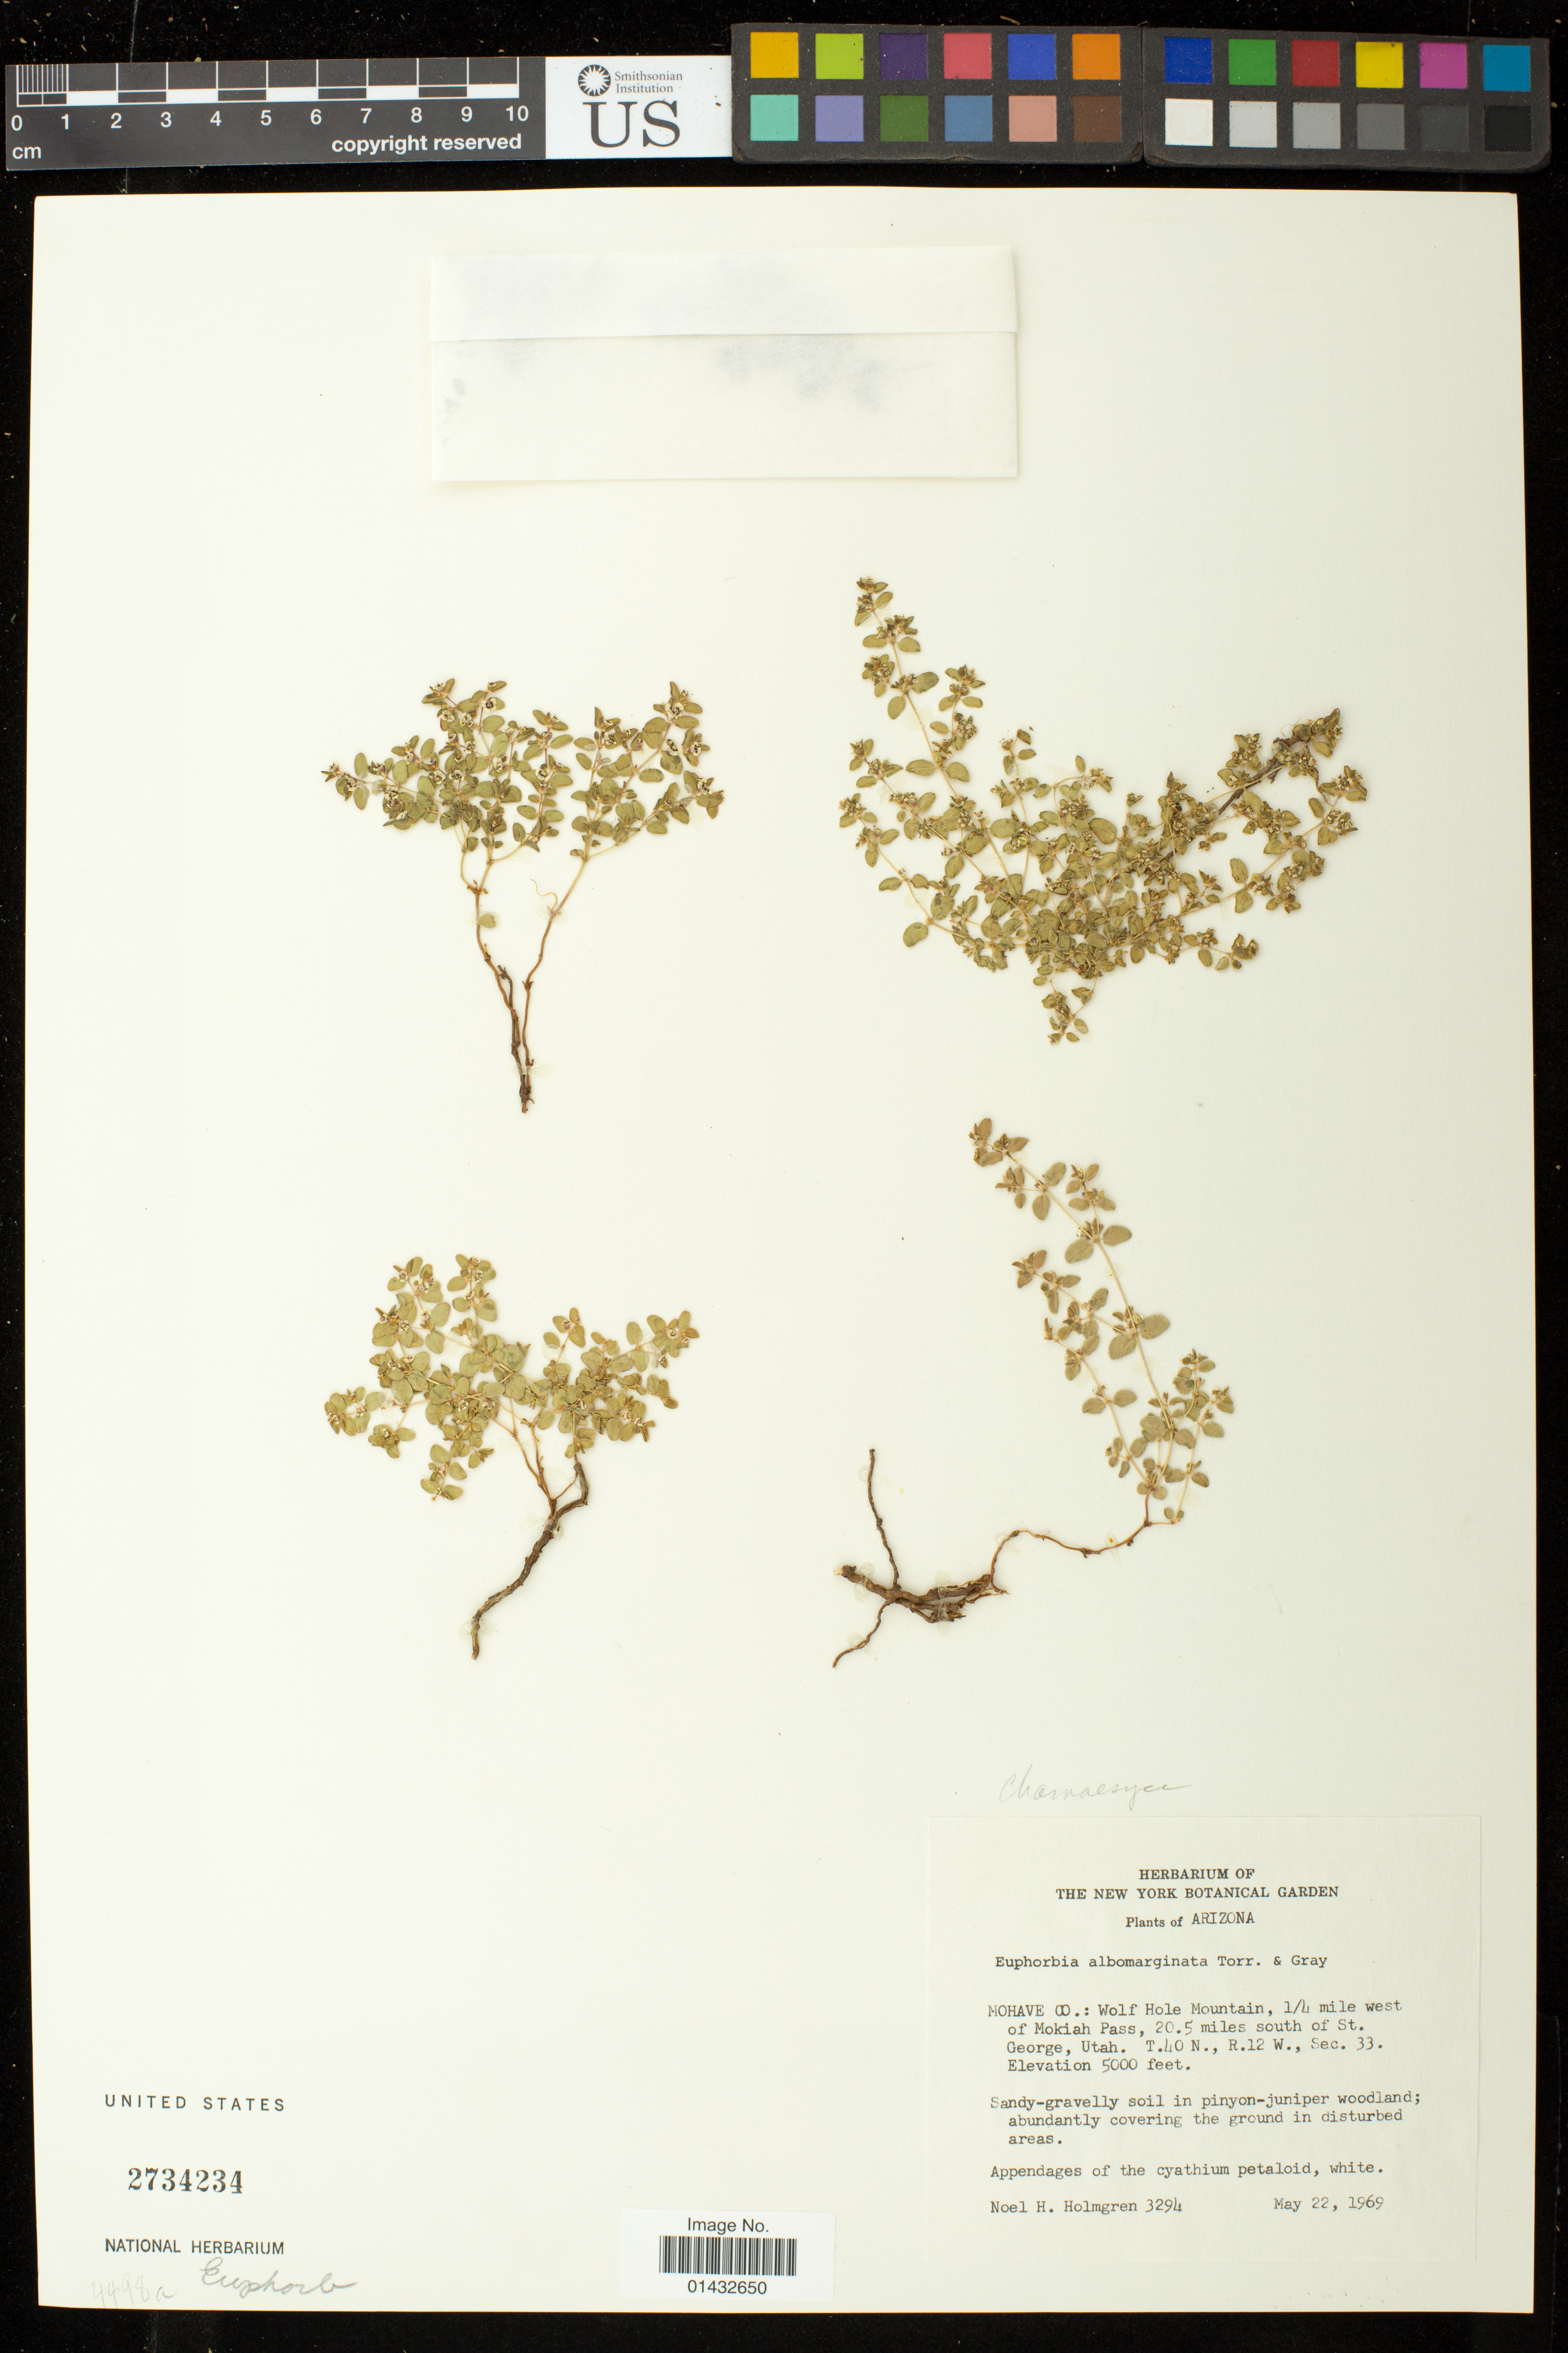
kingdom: Plantae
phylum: Tracheophyta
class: Magnoliopsida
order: Malpighiales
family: Euphorbiaceae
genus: Euphorbia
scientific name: Euphorbia albomarginata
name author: Torr. & A. Gray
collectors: N. H. Holmgren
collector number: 3294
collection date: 1969-05-22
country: United States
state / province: Arizona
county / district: Mohave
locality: Wolf Hole Mountain, 1/4 mile west of Mokiha Pass, 20.5 miles south of St. George (Utah). T40N, R12W, Sec. 33, ;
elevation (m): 1524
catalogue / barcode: US 2734234